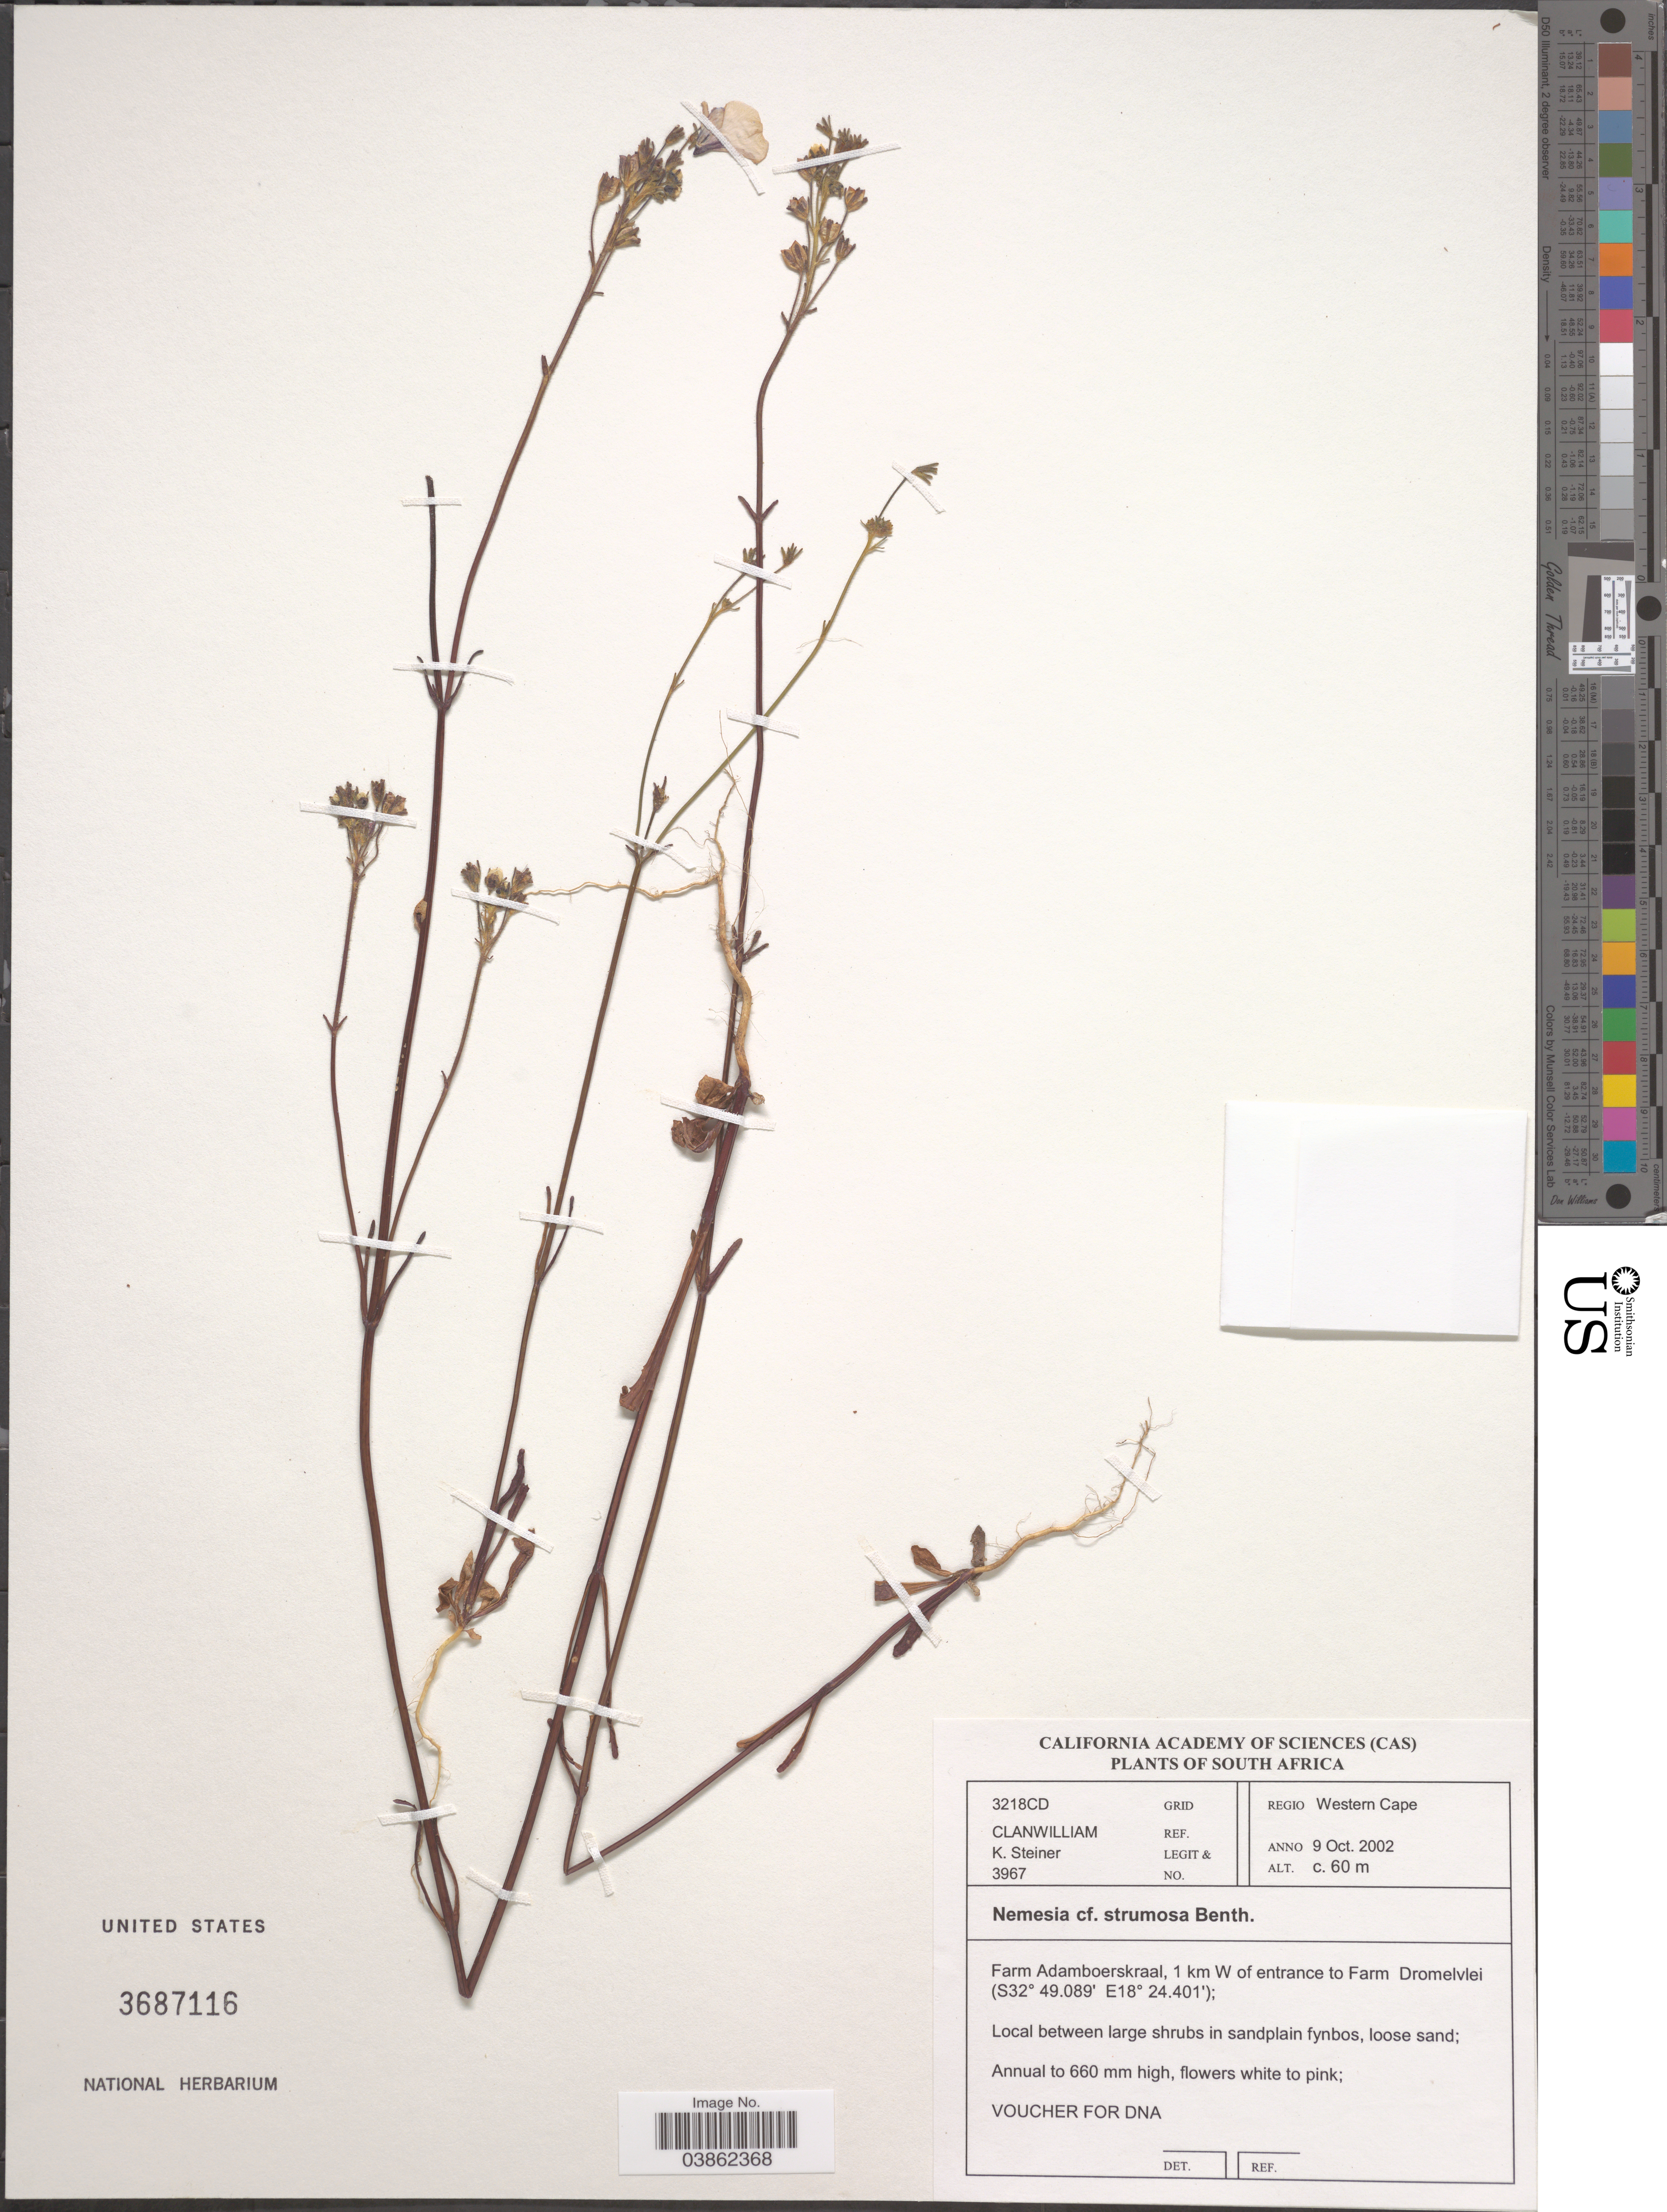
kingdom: Plantae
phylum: Tracheophyta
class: Magnoliopsida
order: Lamiales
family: Scrophulariaceae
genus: Nemesia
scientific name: Nemesia strumosa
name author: Benth.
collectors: K. Steiner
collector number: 3967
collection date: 2002-10-09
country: South Africa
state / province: Western Cape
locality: Grid Ref. 3218CD. Clanwilliam [unsure placement]. Regio Western Cape. Farm Adamboerskraal, 1 km W of entrance to Farm Dromelvlei.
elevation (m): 60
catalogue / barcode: US 3687116